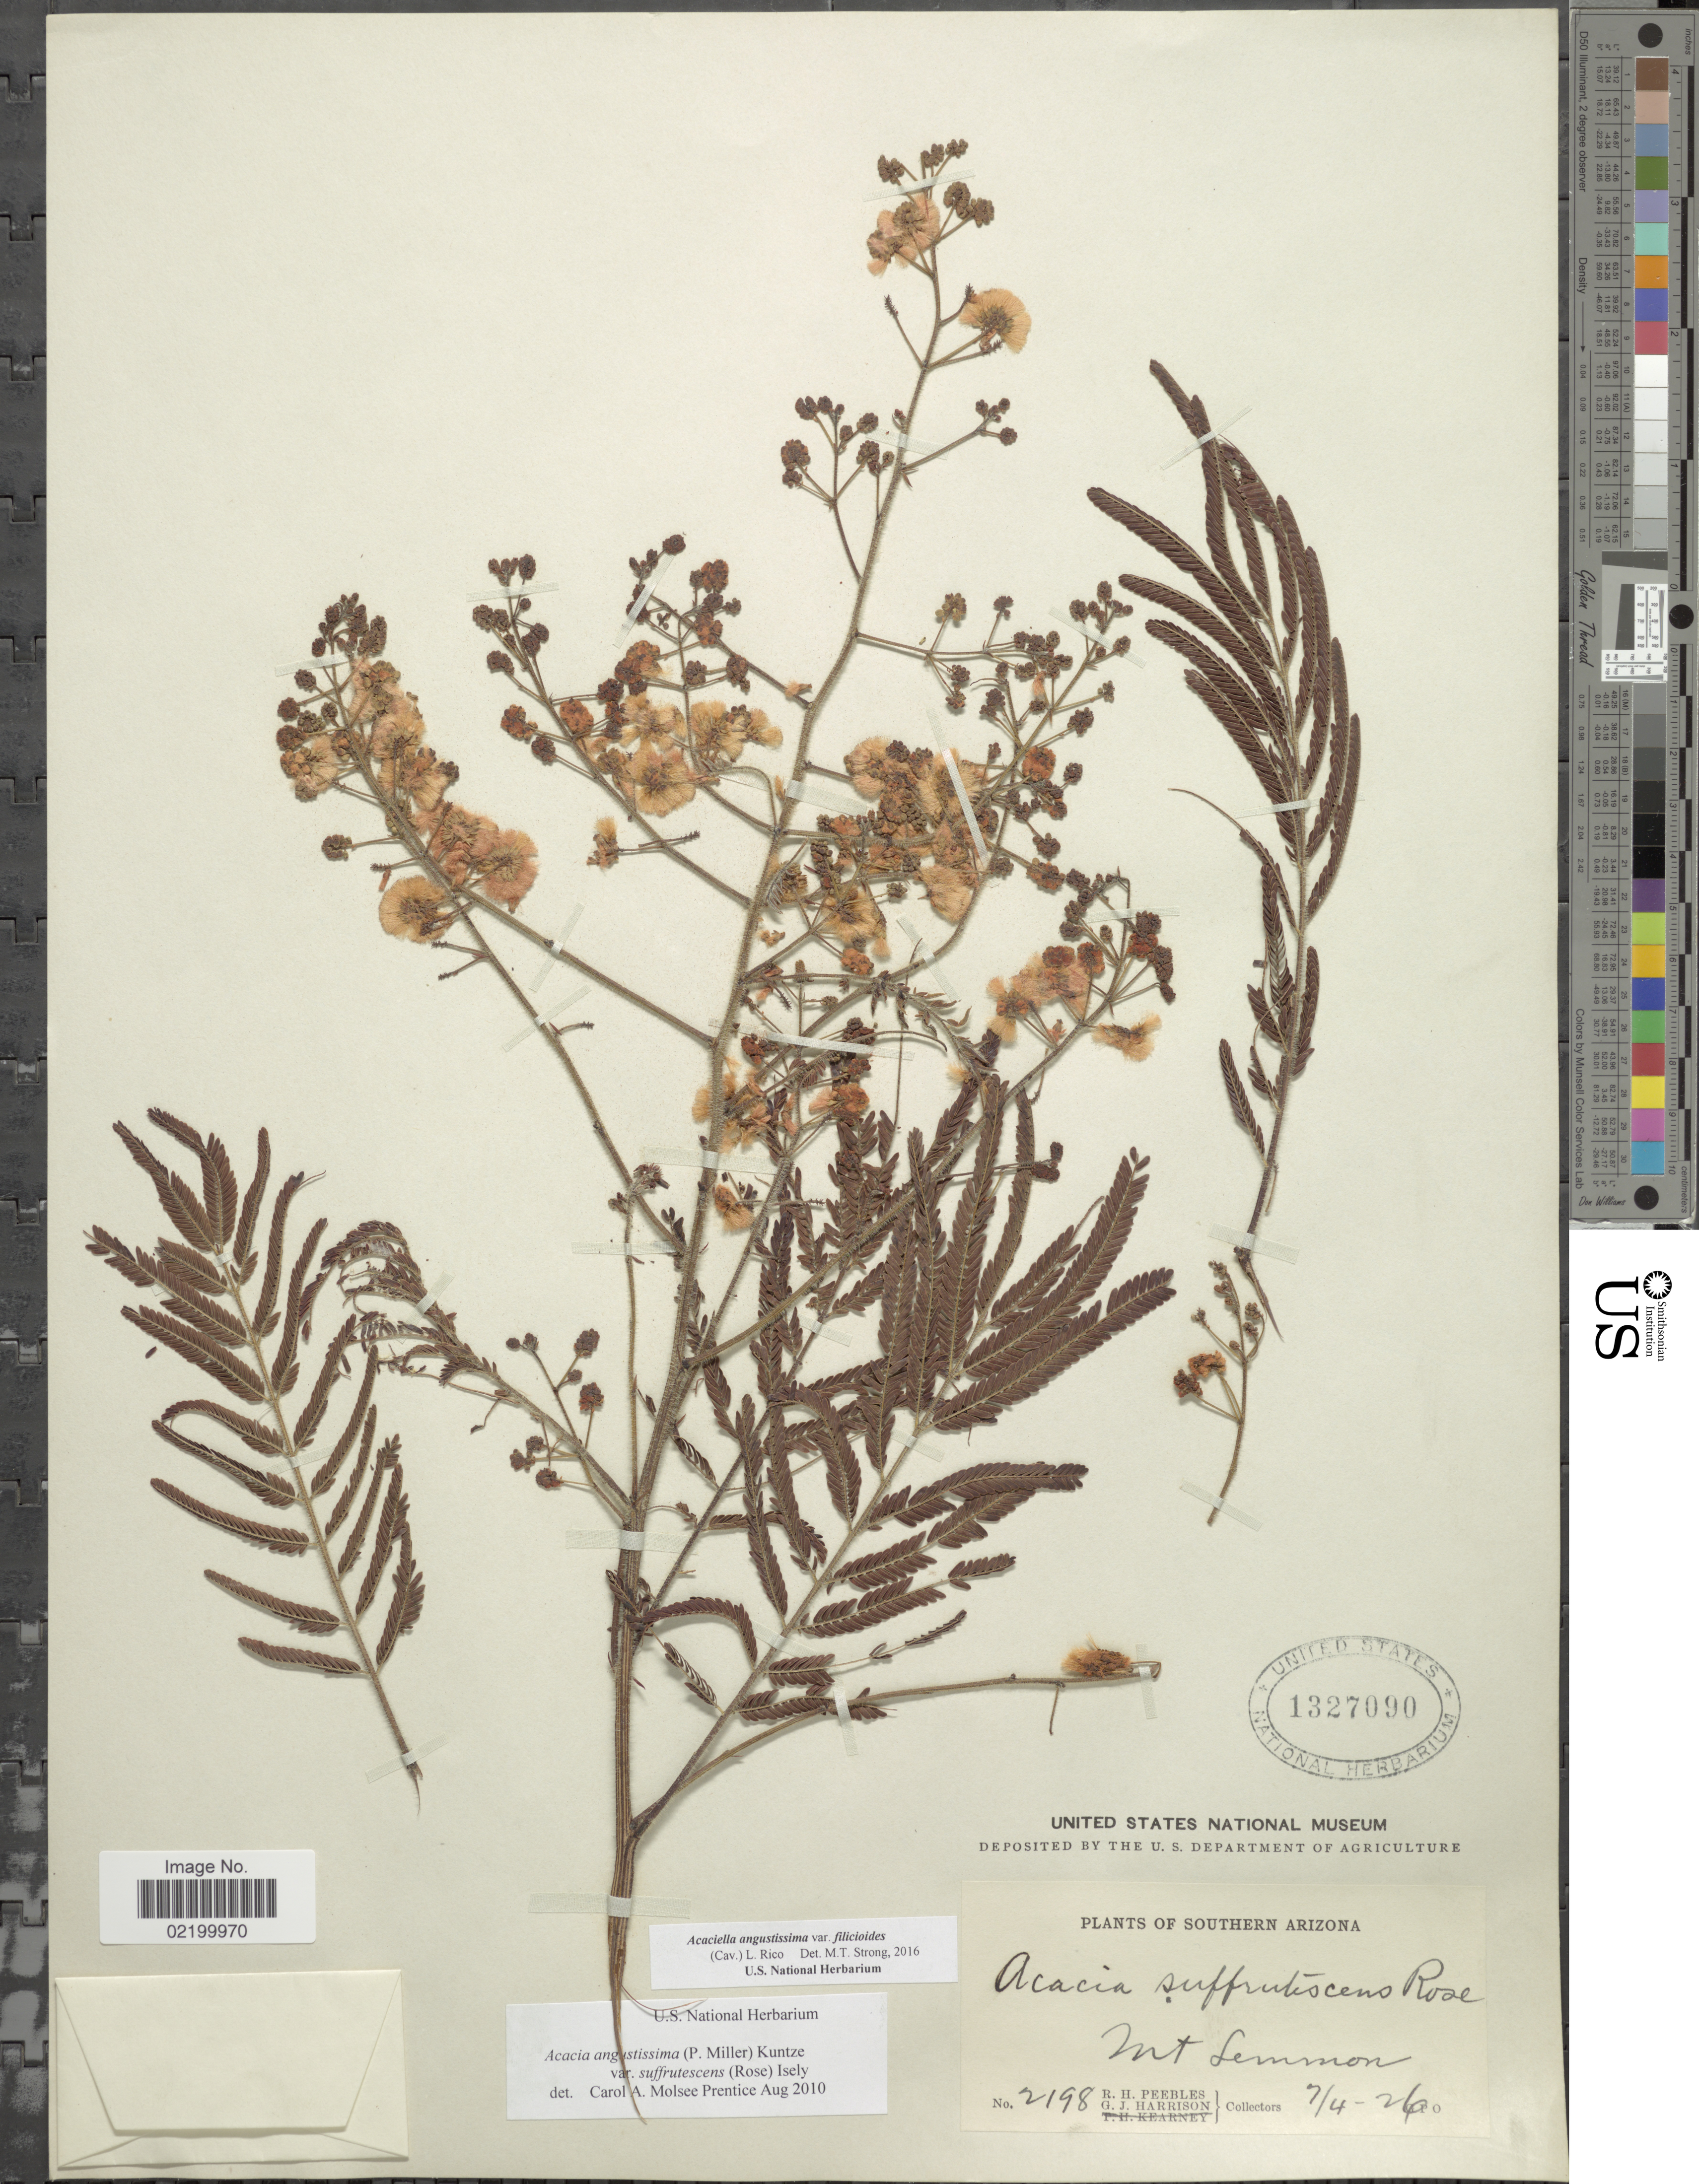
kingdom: Plantae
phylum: Tracheophyta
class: Magnoliopsida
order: Fabales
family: Fabaceae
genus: Acaciella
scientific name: Acaciella angustissima var. filicioides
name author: (Cav.) L. Rico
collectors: R. H. Peebles & G. J. Harrison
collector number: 2198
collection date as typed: Transcribed d/m/y: 4/7/26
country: United States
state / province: Arizona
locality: Southern Arizona. Mt. Lemmon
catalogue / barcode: US 1327090